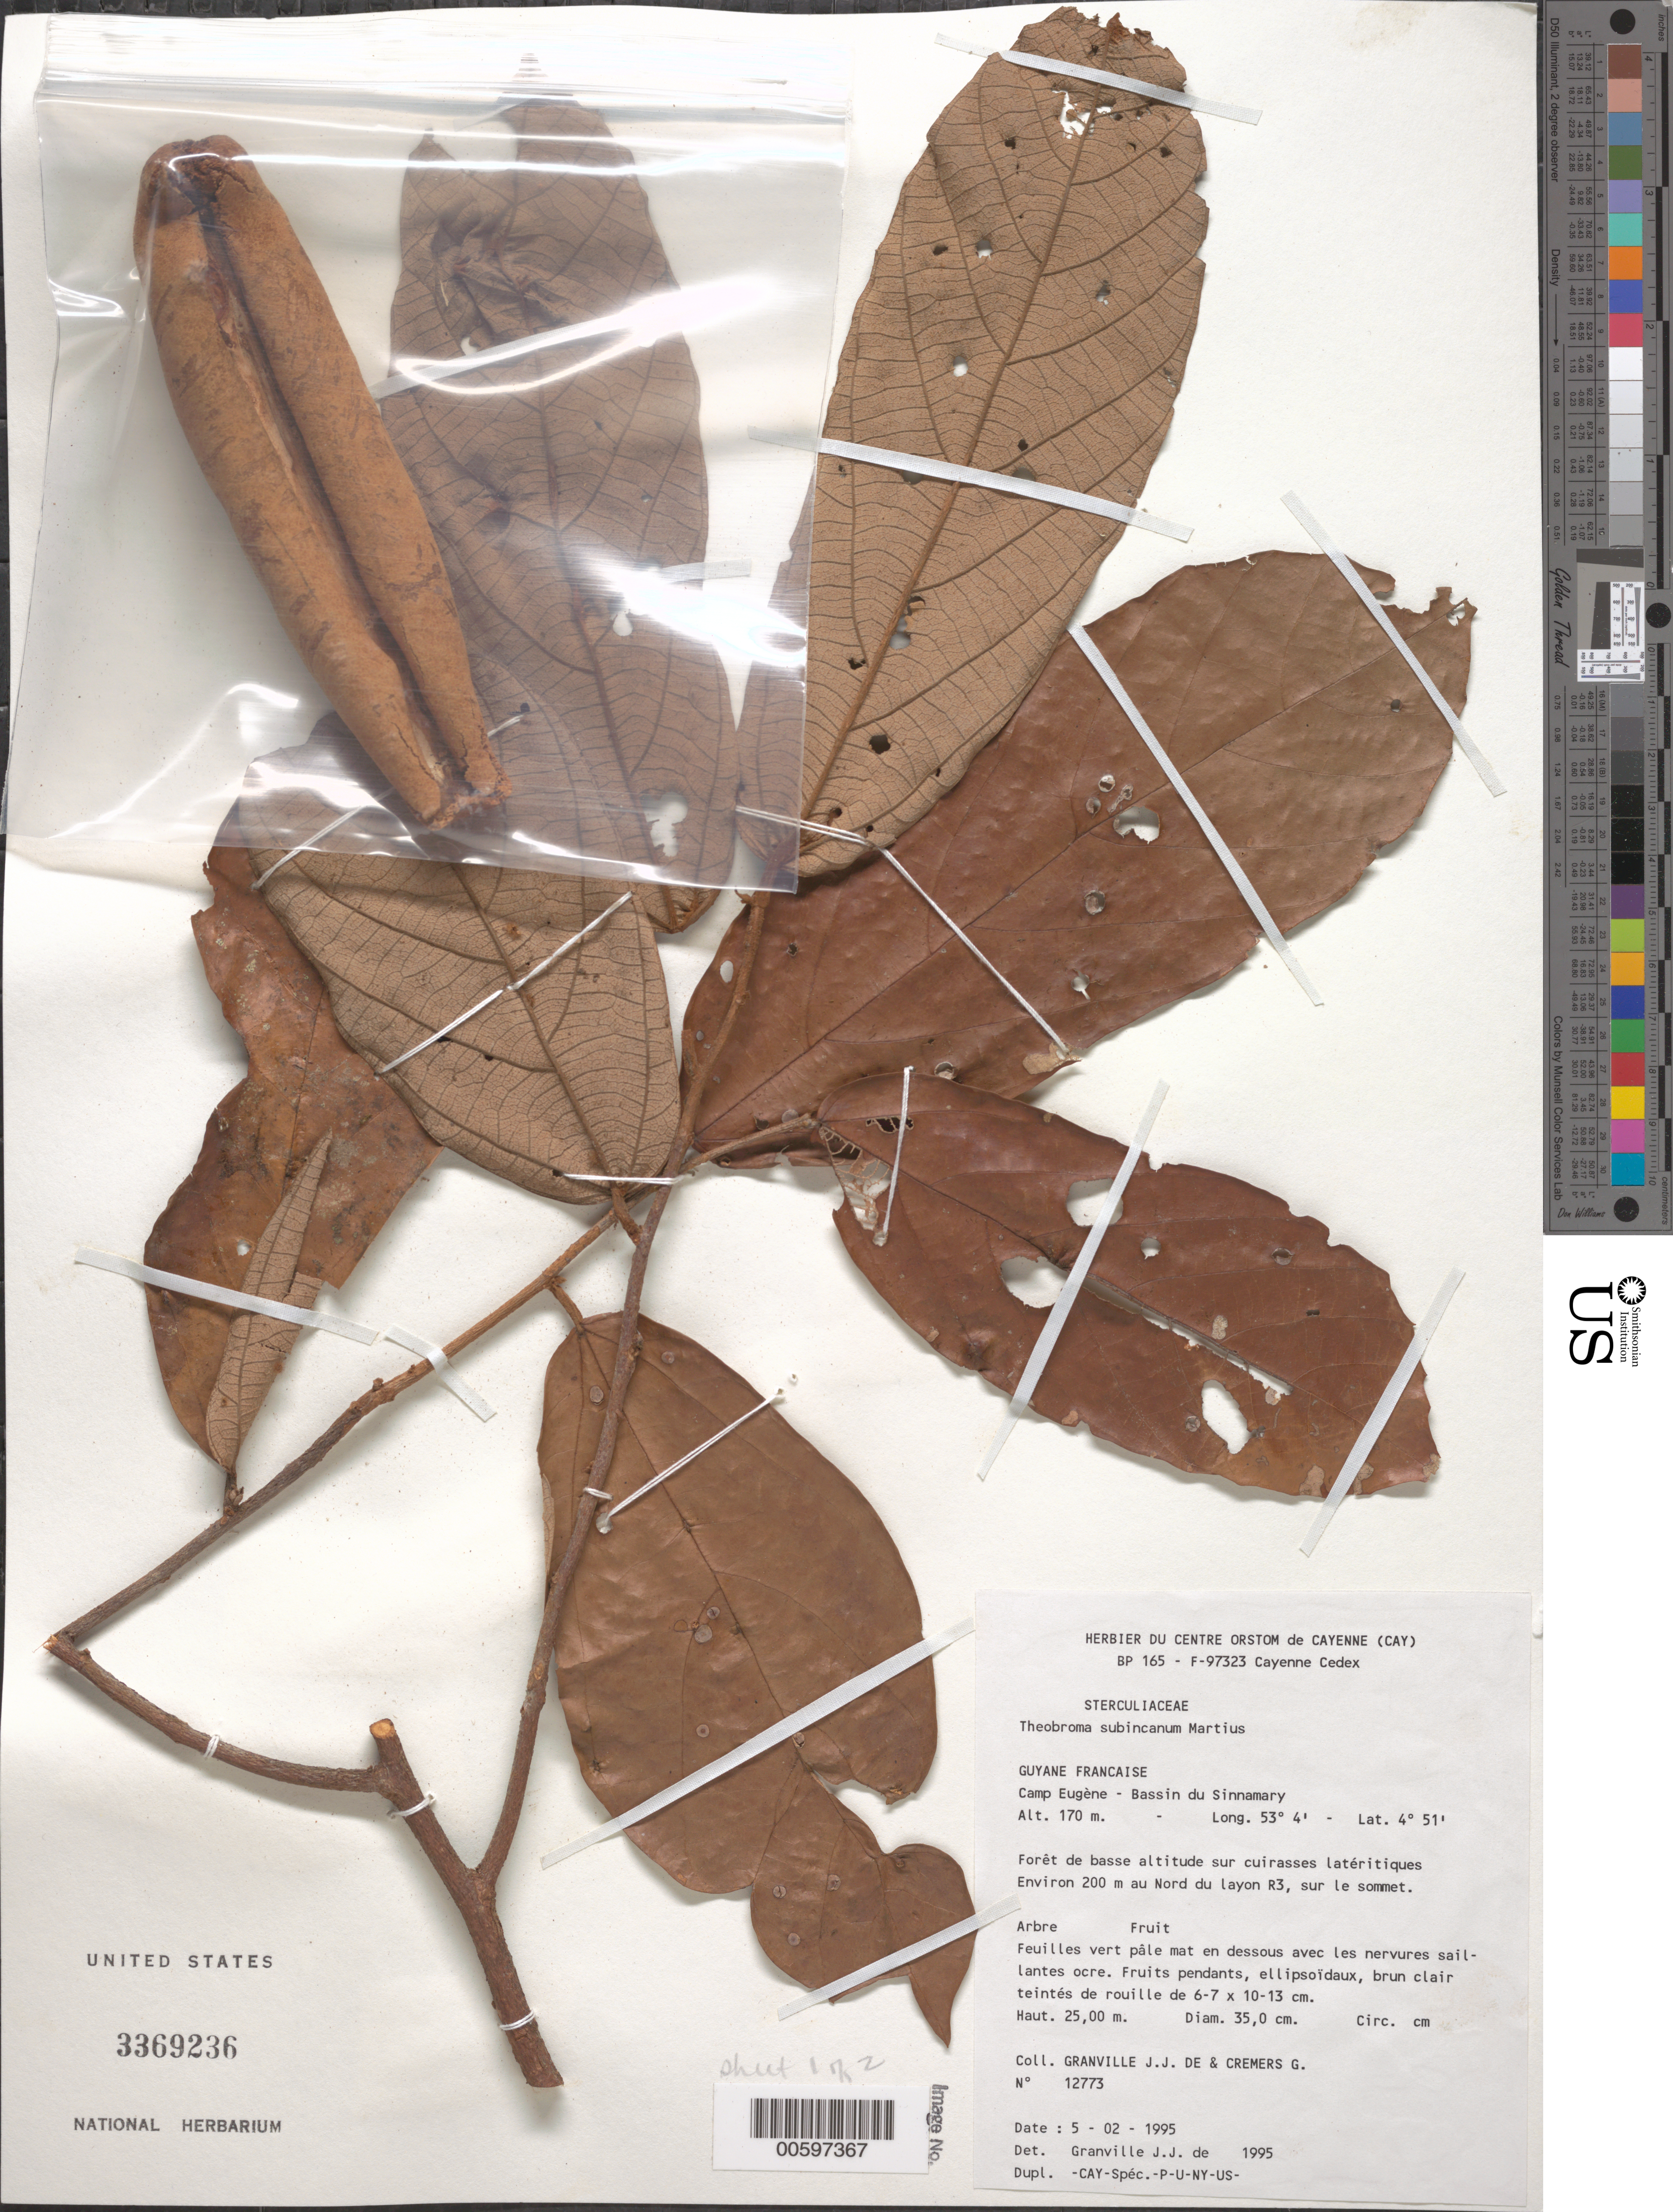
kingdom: Plantae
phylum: Tracheophyta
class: Magnoliopsida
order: Malvales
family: Malvaceae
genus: Theobroma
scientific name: Theobroma subincanum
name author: Mart.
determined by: Granville, J. J. de, (CAY), Institut de Recherche pour le Developpement (IRD) (FRENCH GUIANA)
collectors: J.-J. de Granville & G. Cremers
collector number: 12773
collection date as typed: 05 Feb 1995 or 02 May 1995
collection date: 1995-02-05 or 1995-05-02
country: French Guiana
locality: Camp Eugéne - Bassin du Sinnamary.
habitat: Forêt de basse altitude sur cuirasses latéritiques. Environ 200 m au N du Layon R3, sur le sommet.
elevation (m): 170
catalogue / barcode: US 3369236